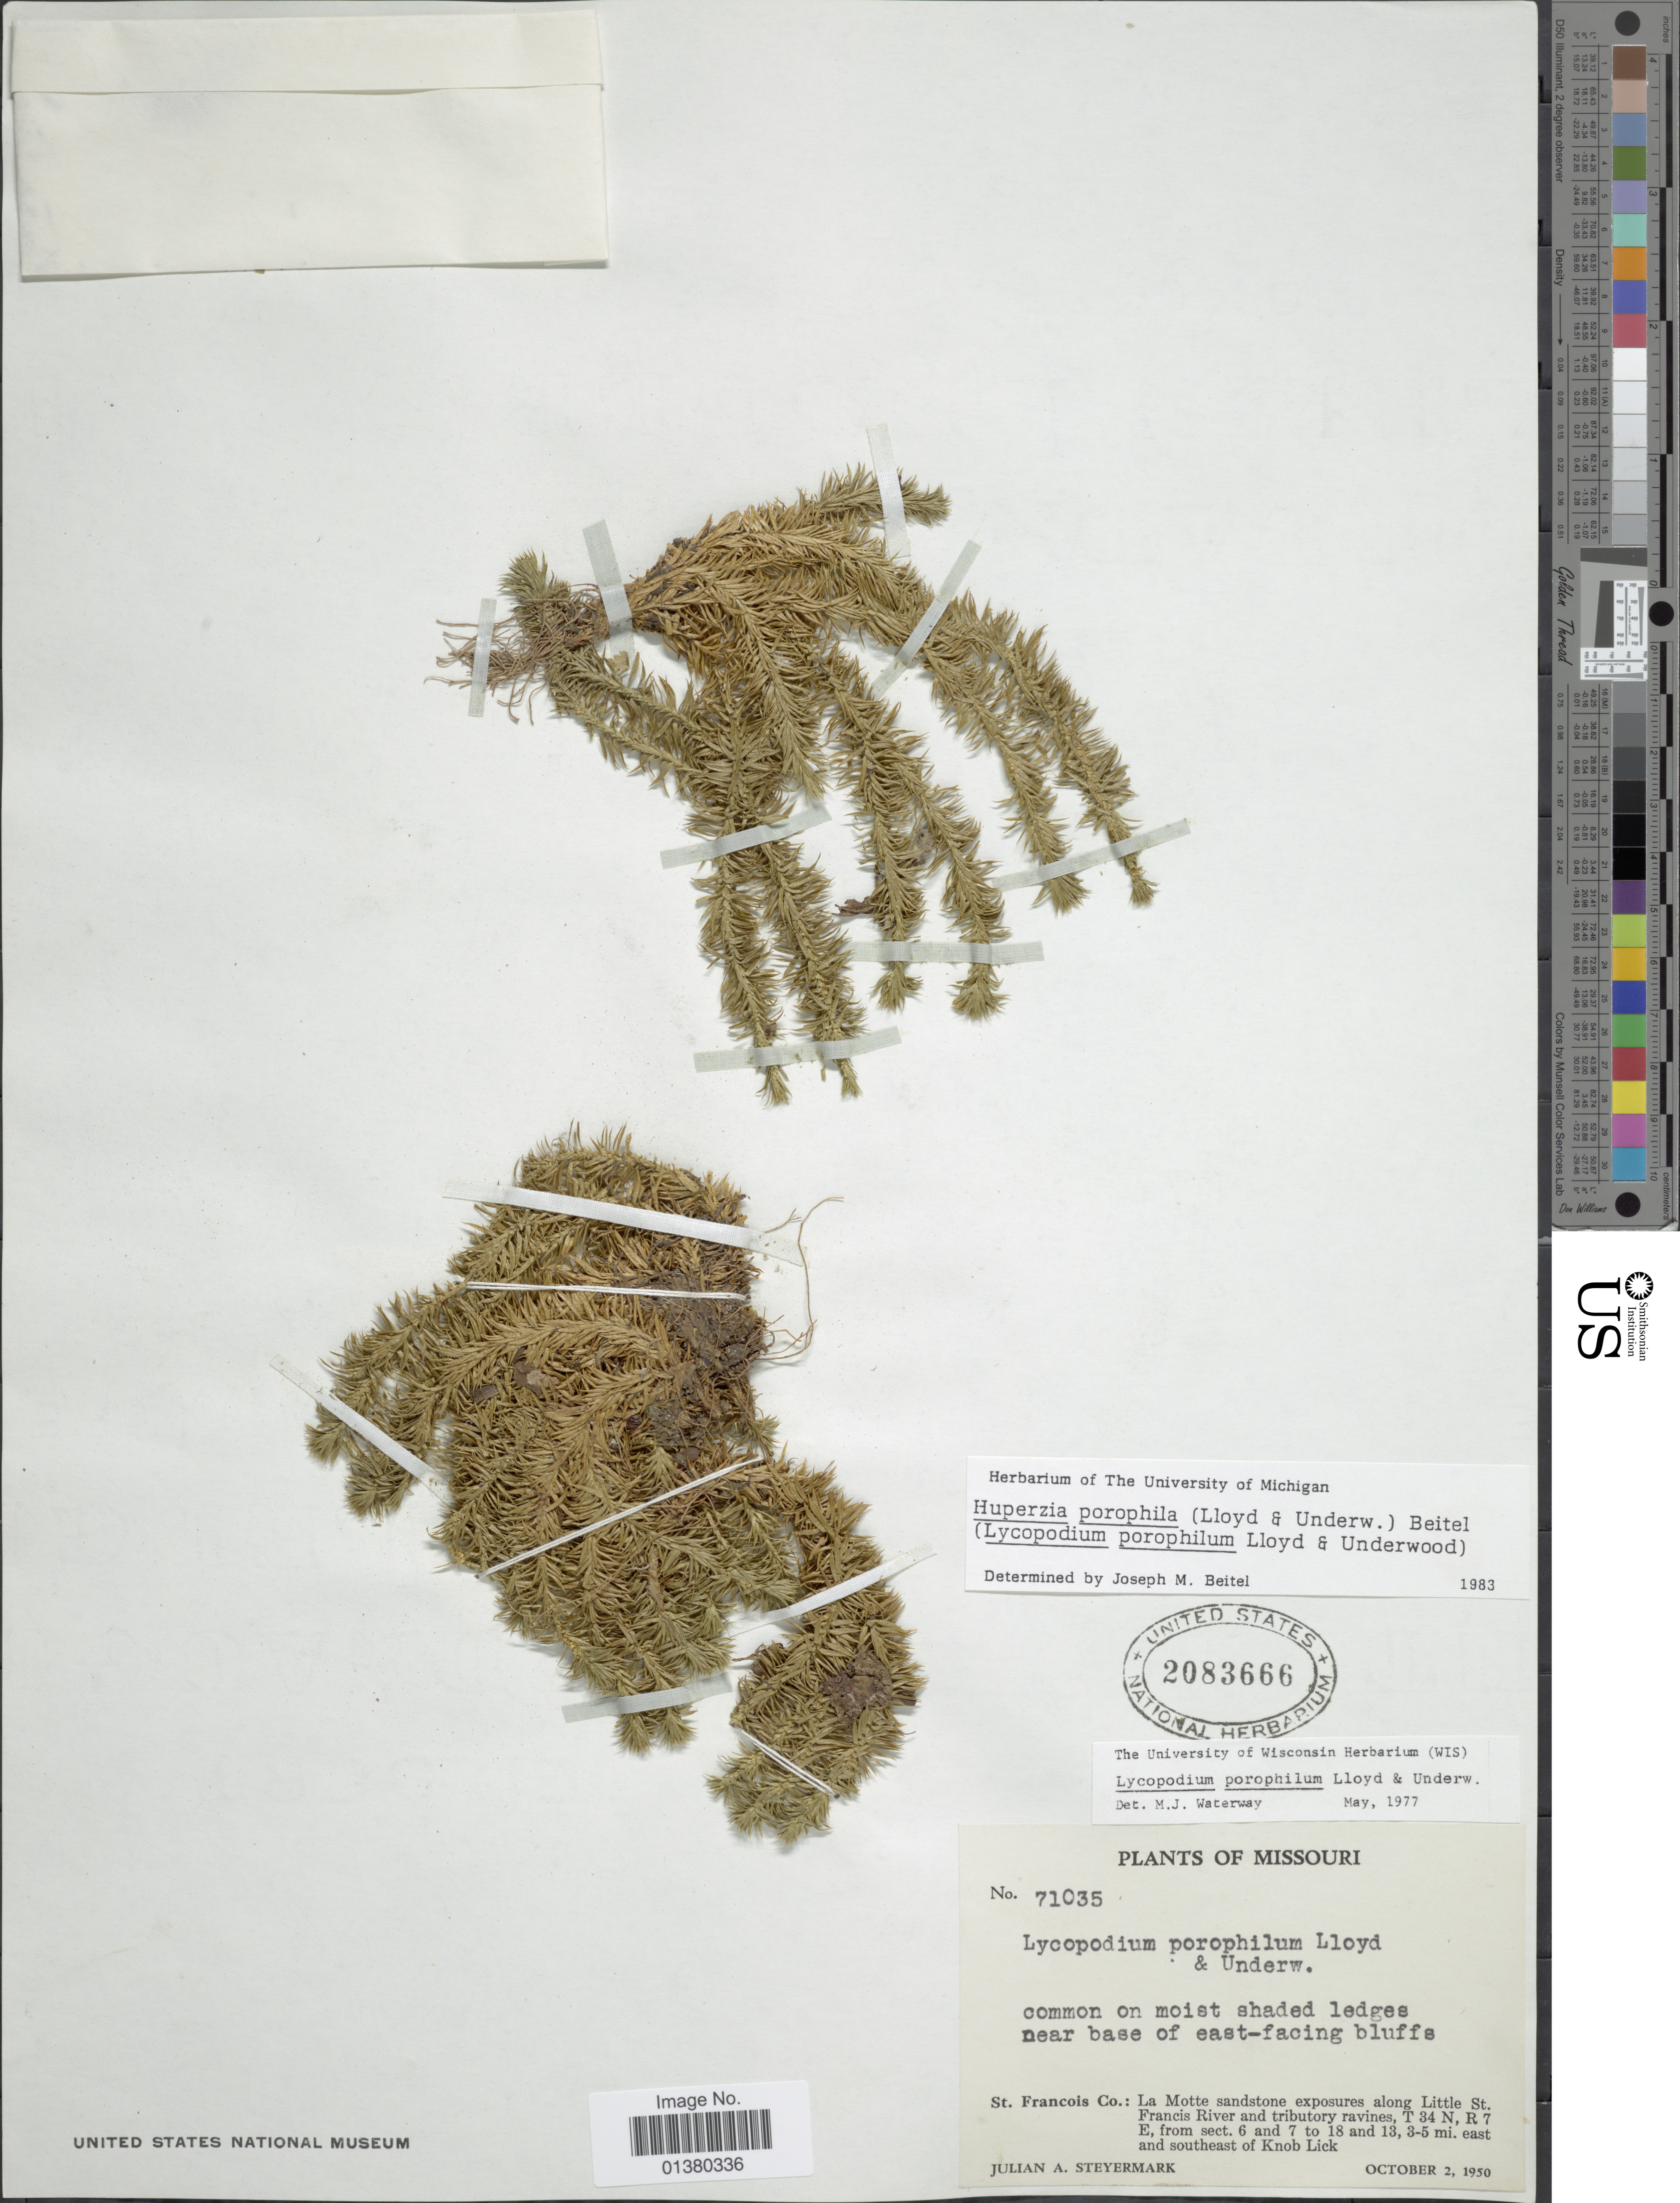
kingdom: Plantae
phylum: Tracheophyta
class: Lycopodiopsida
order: Lycopodiales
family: Lycopodiaceae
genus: Huperzia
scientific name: Huperzia porophila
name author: (F.E. Lloyd & Underw.) Holub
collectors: J. Steyermark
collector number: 71035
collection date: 1950-10-02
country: United States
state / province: Missouri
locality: St Francois Co: La Motte sandstone exposures along Little St Francis River and tributary ravines, T 34 N, R 7 E, from sect 6 and 7 to 18 and 13, 3-5 mi. east and southeast of Knob Lick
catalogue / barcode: US 2083666